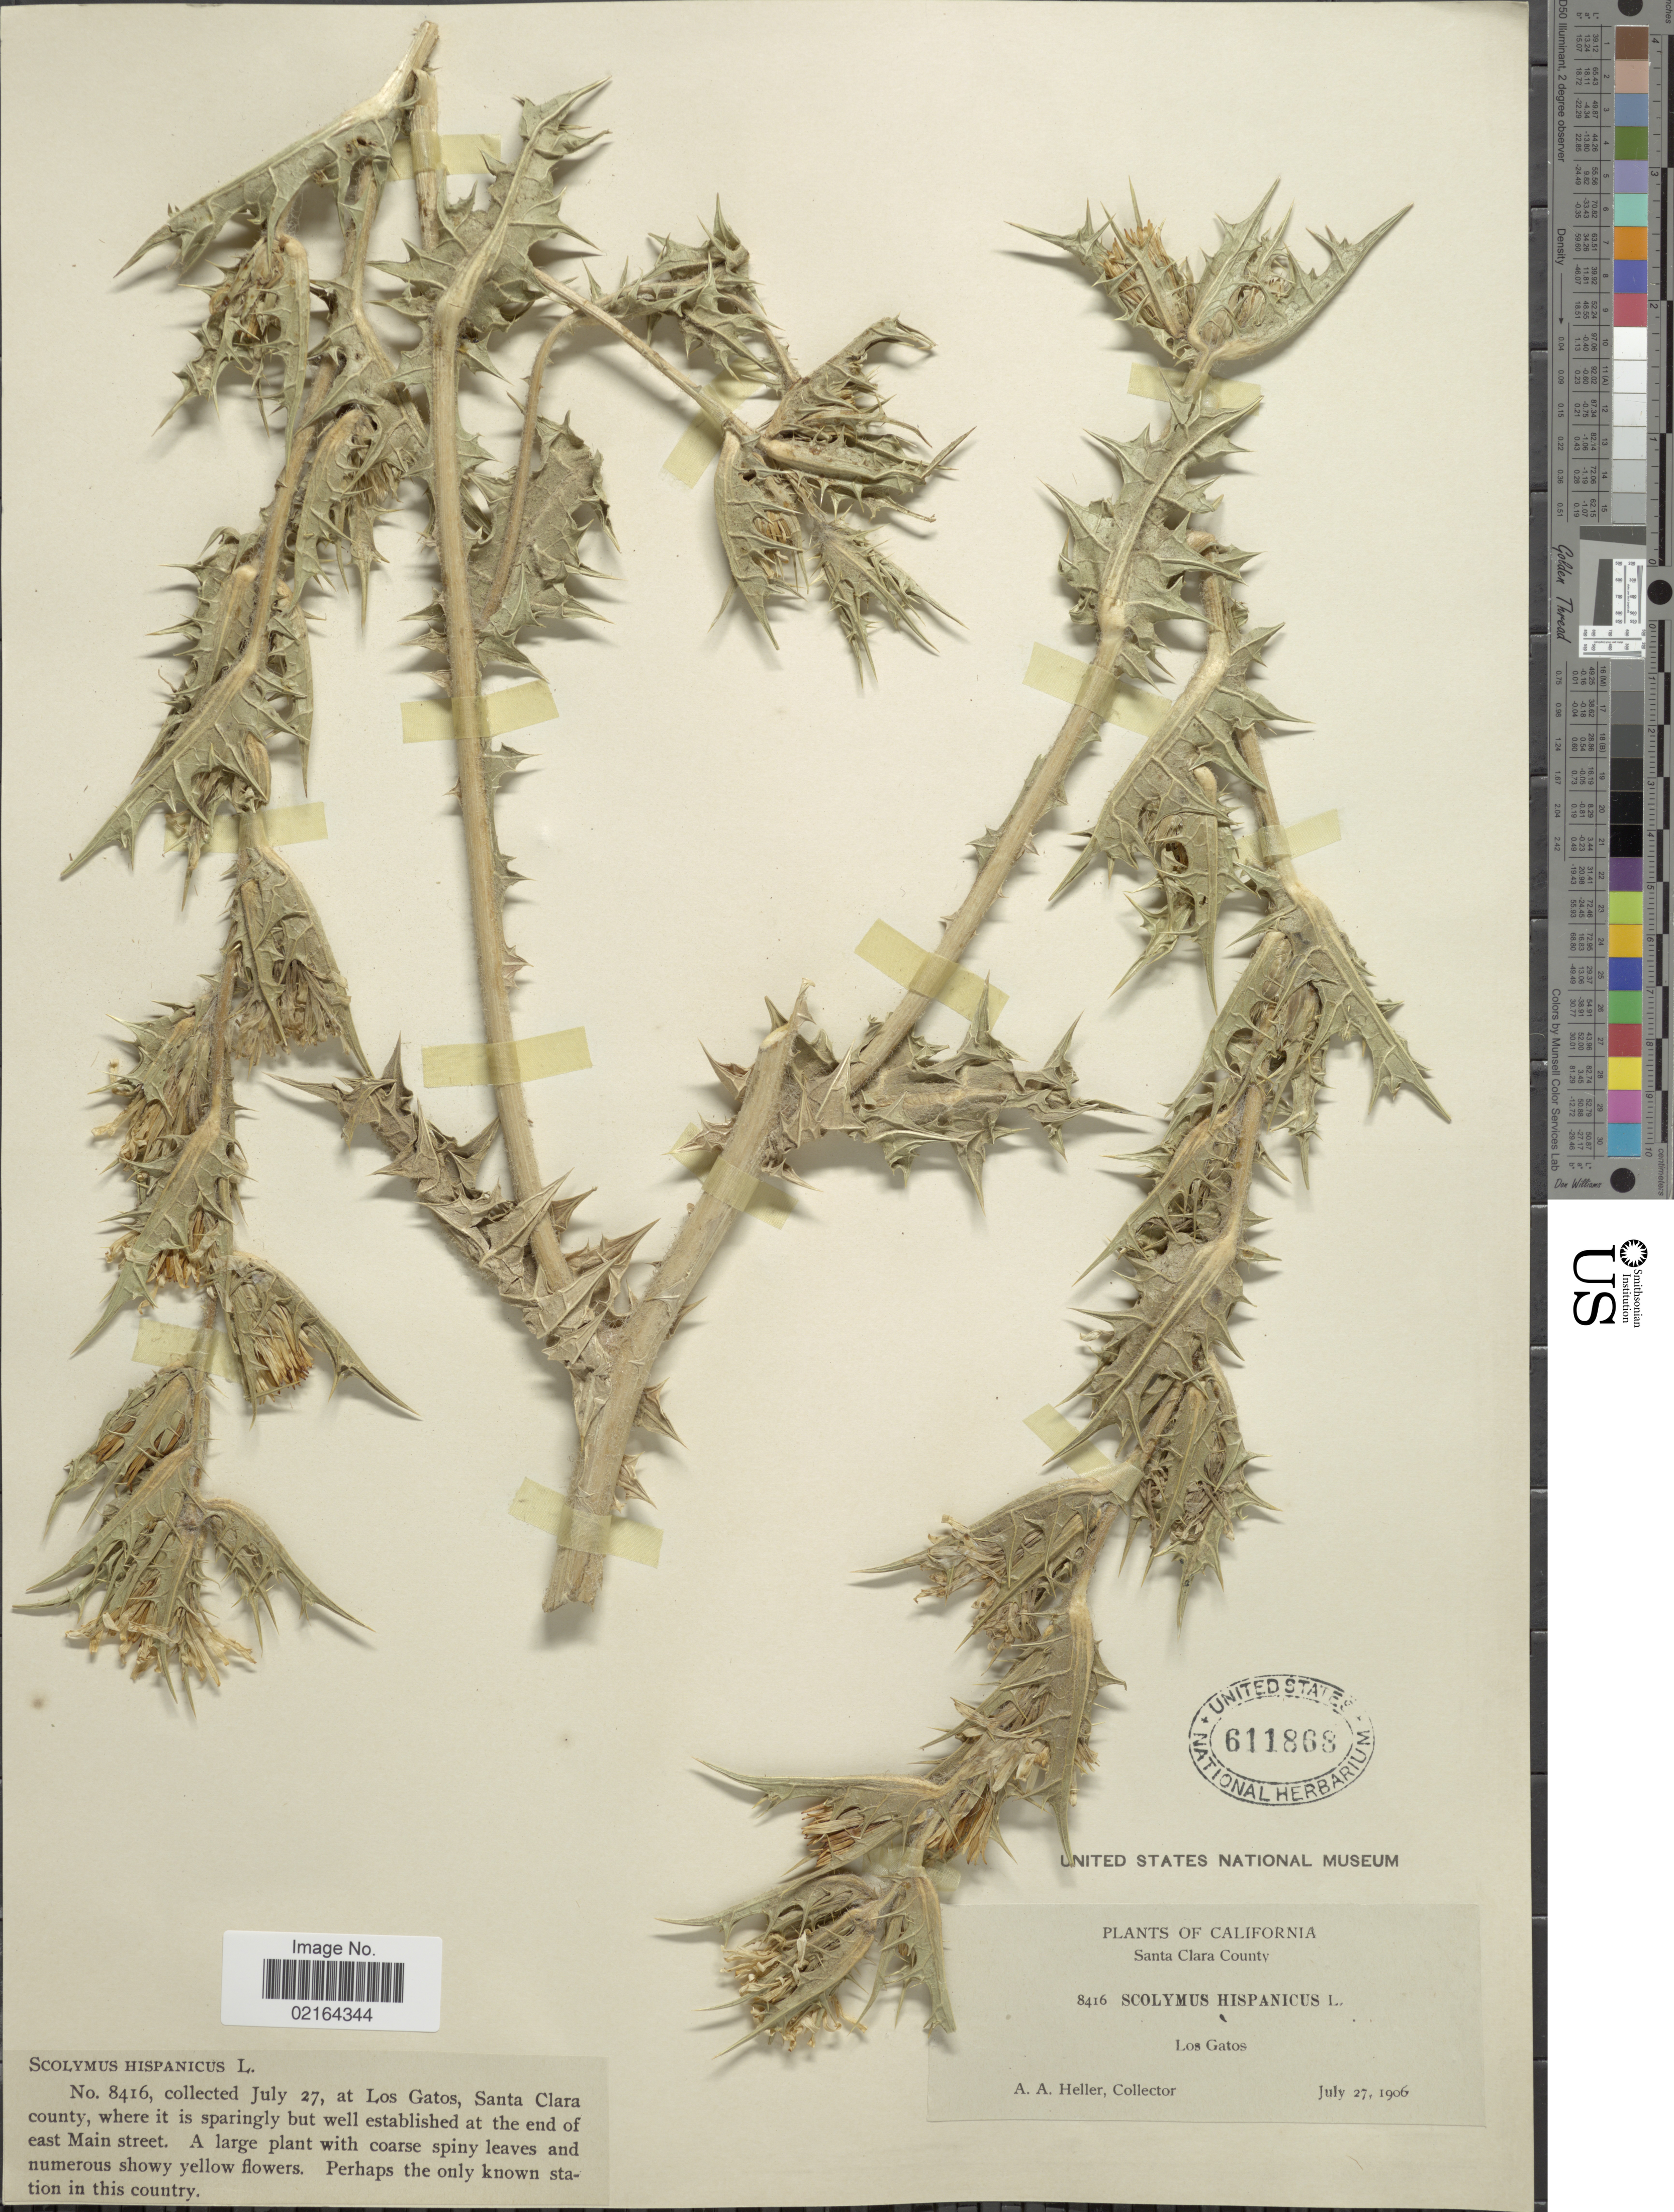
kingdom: Plantae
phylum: Tracheophyta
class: Magnoliopsida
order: Asterales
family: Asteraceae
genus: Scolymus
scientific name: Scolymus hispanicus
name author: L.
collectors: A. A. Heller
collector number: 8416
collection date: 1906-07-27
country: United States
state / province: California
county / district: Santa Clara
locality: Santa Clara County, Los Gatos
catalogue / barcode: US 611868